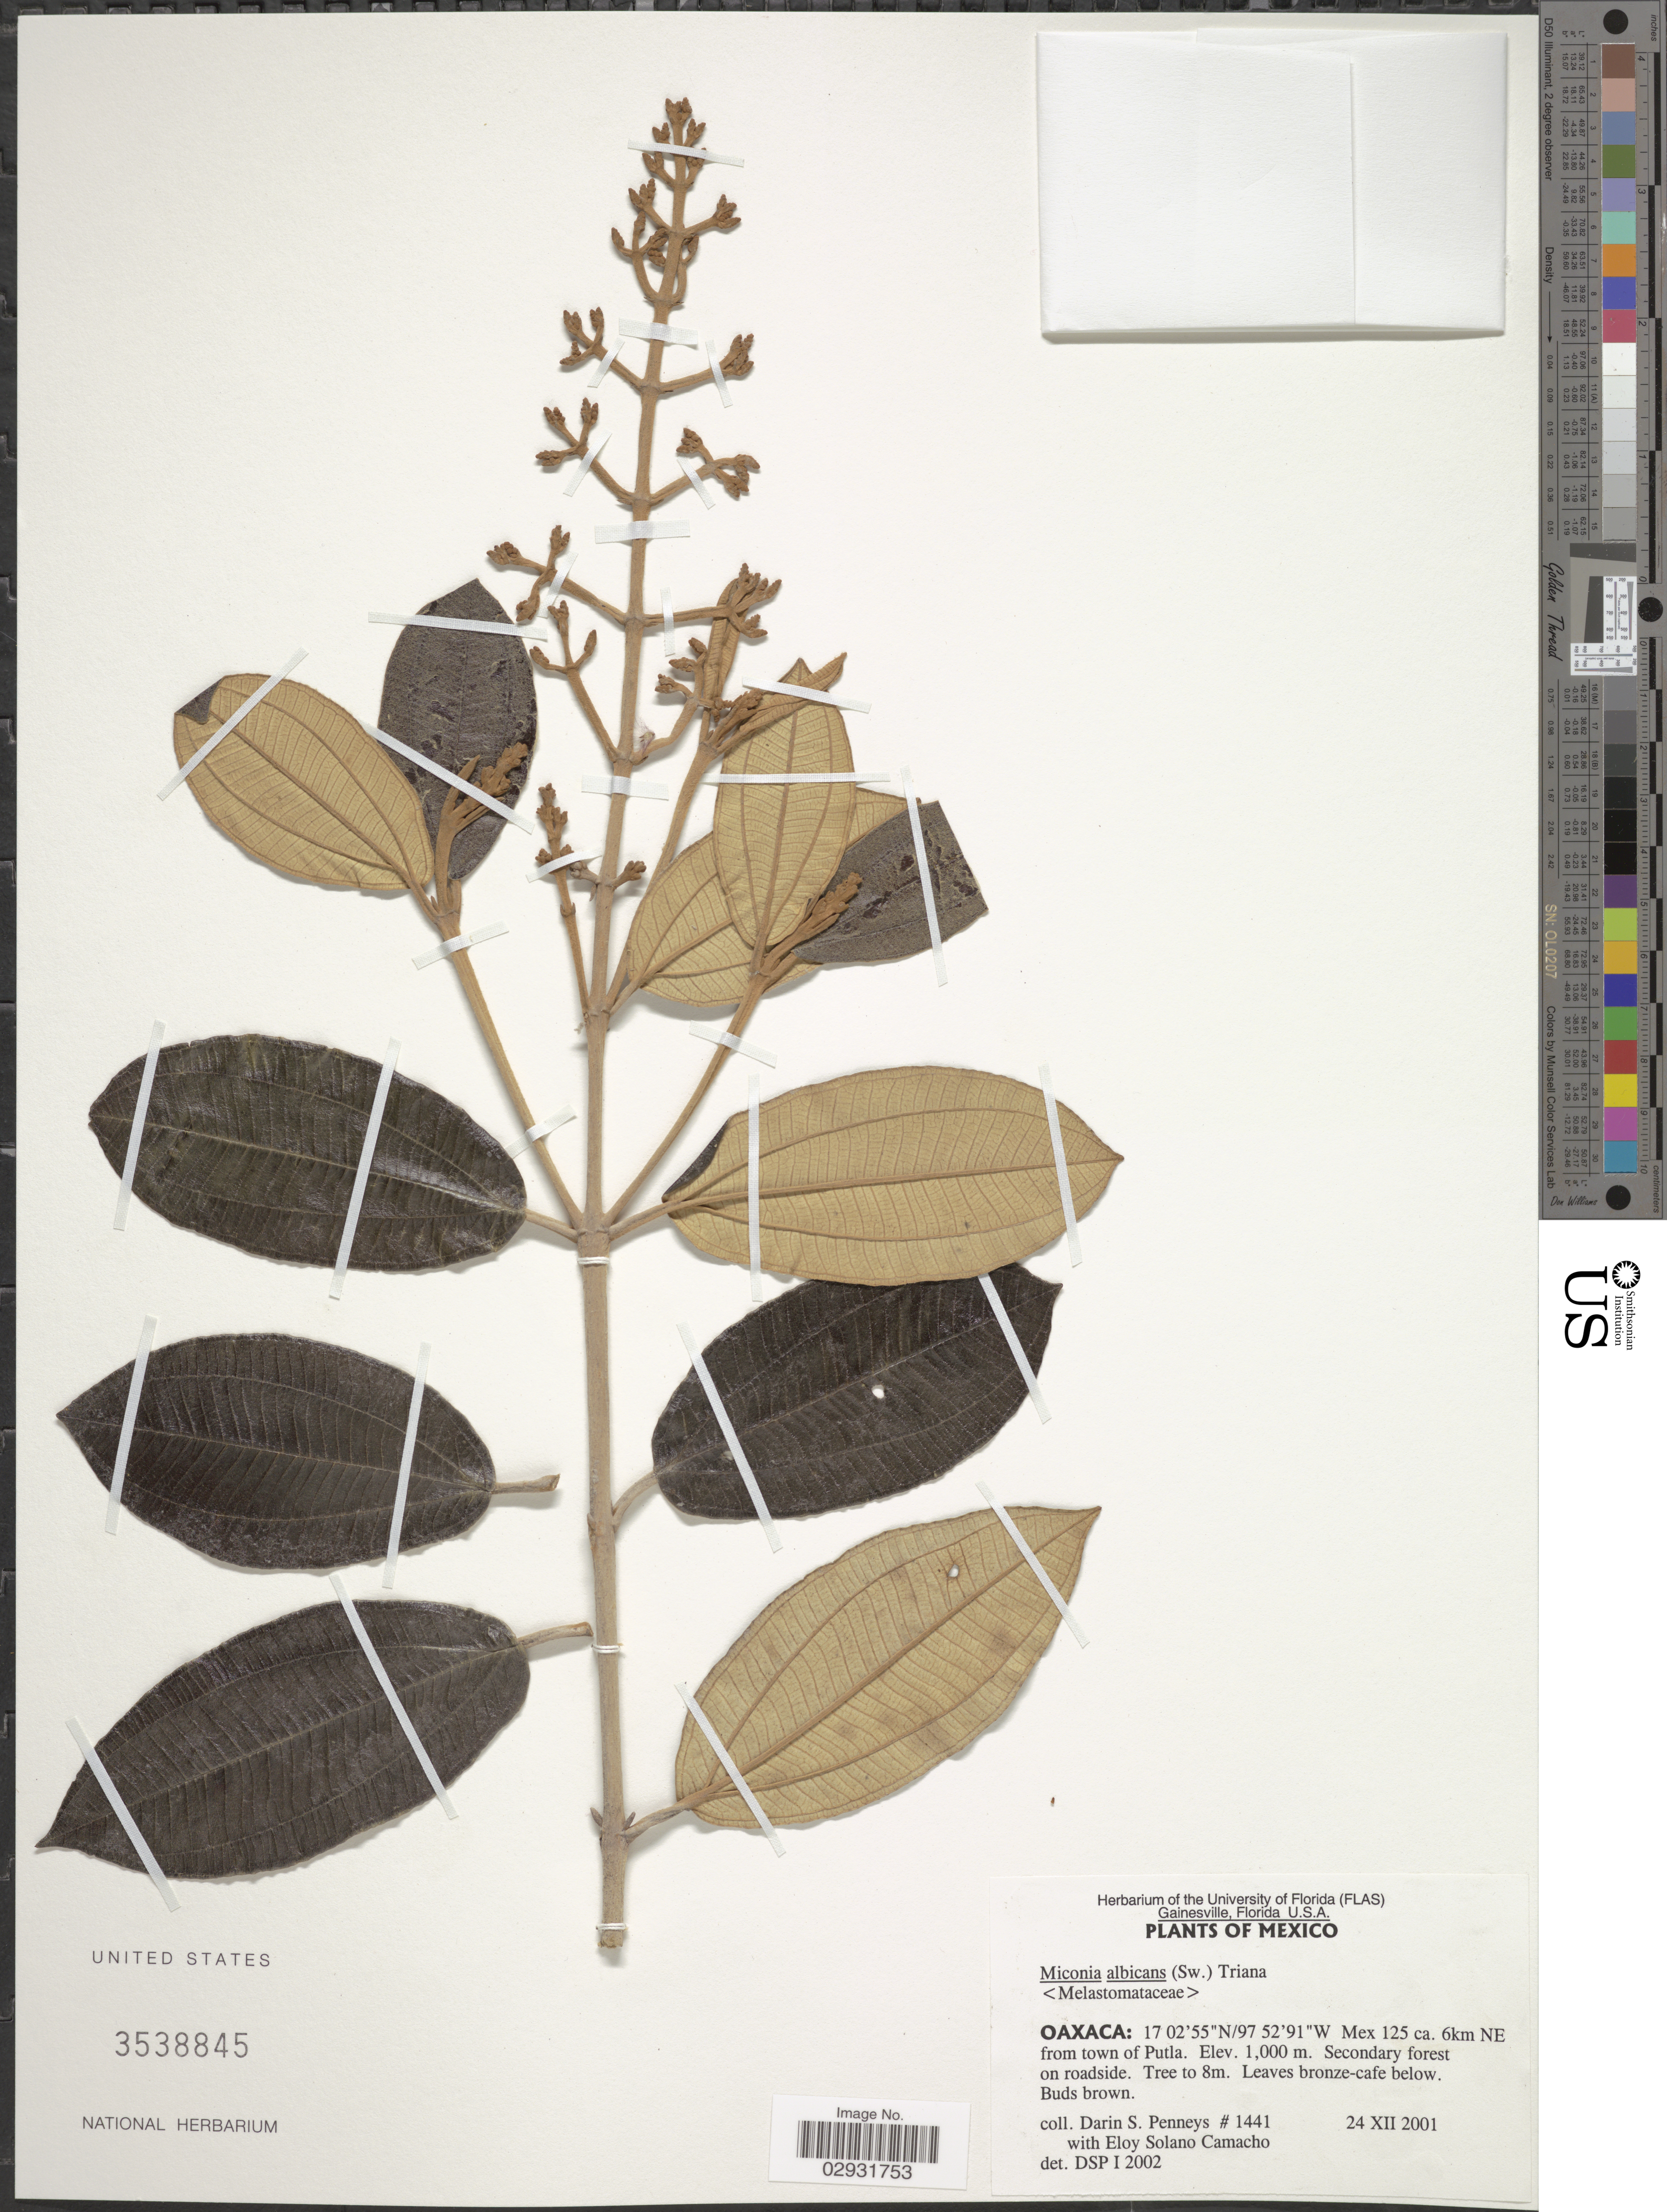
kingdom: Plantae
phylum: Tracheophyta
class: Magnoliopsida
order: Myrtales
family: Melastomataceae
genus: Miconia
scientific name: Miconia albicans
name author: (Sw.) Steud.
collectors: D. S. Penneys & E. Solano C.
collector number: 1441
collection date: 2001-12-24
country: Mexico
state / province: Oaxaca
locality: Oaxaca: Mex 125 ca. 6km NE from town of Putla.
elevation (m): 1000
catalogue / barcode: US 3538845